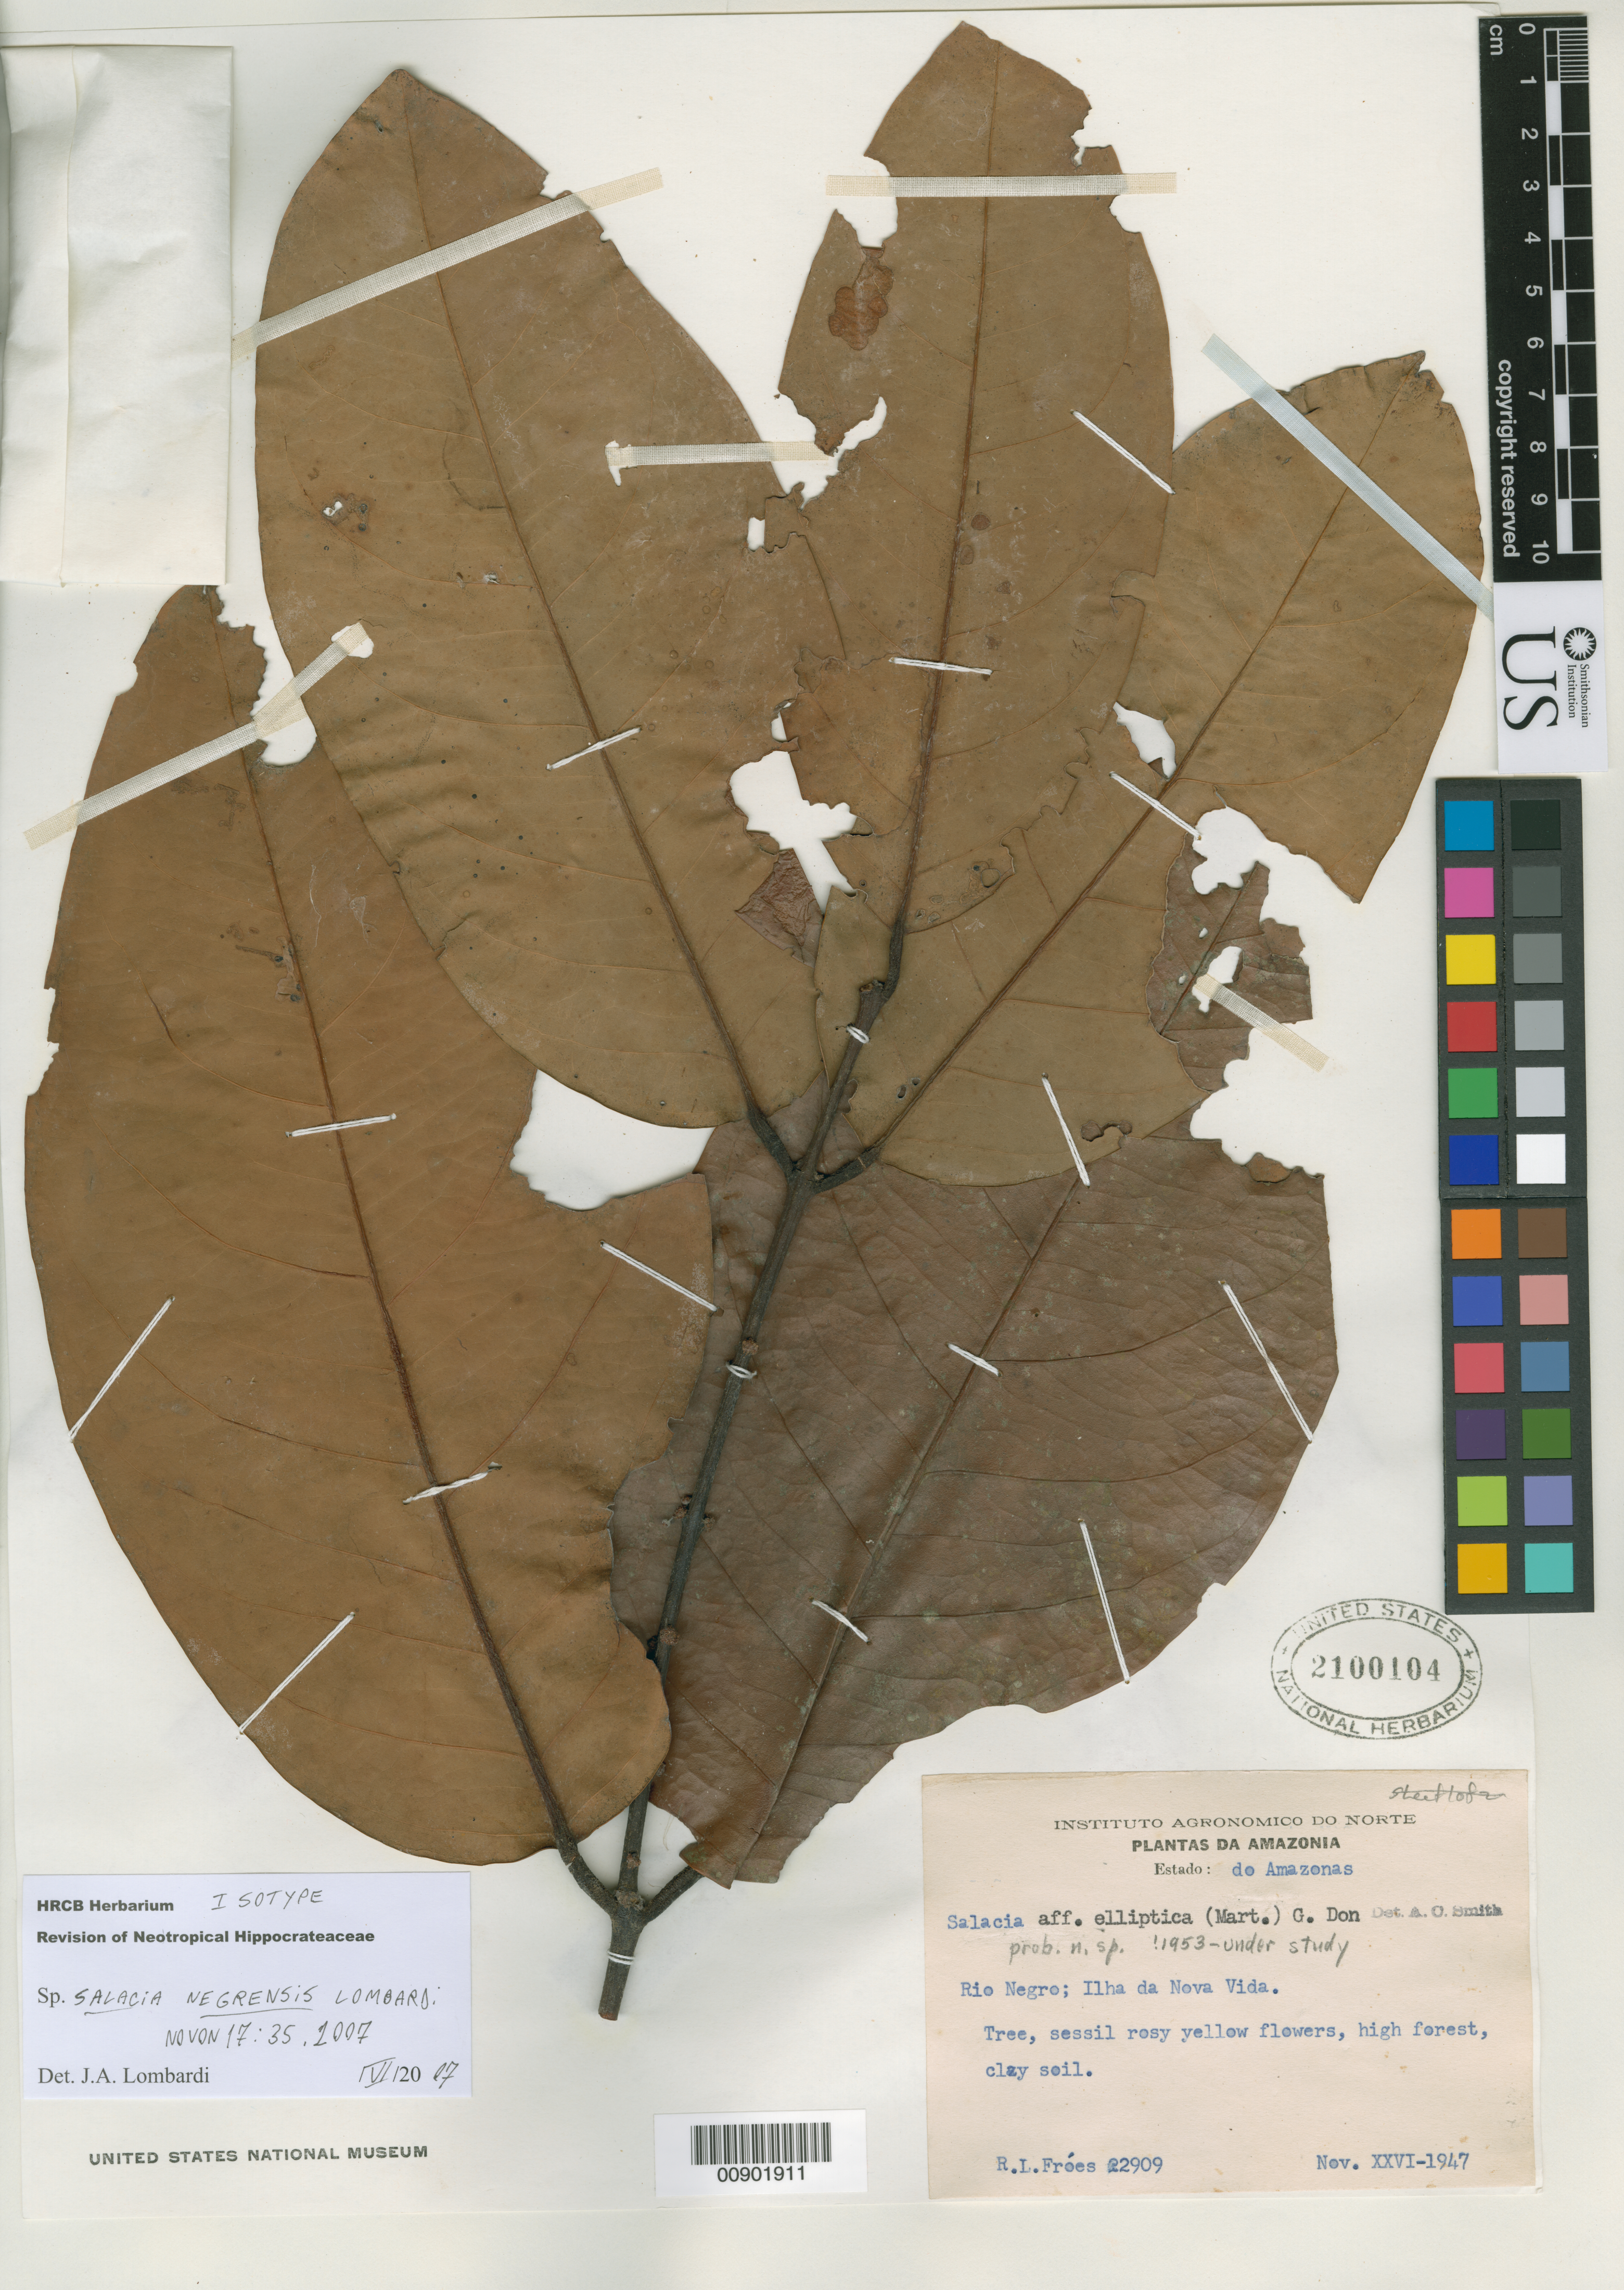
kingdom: Plantae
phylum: Tracheophyta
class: Magnoliopsida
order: Celastrales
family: Celastraceae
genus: Salacia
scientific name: Salacia negrensis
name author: Lombardi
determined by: Lombardi, Julio A.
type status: Isotype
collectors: R. L. Fróes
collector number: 22909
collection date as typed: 26 Nov 1947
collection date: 1947-11-26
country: Brazil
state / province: Amazonas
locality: Rio Negro; Ilha da Nova Vida.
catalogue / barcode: US 2100104